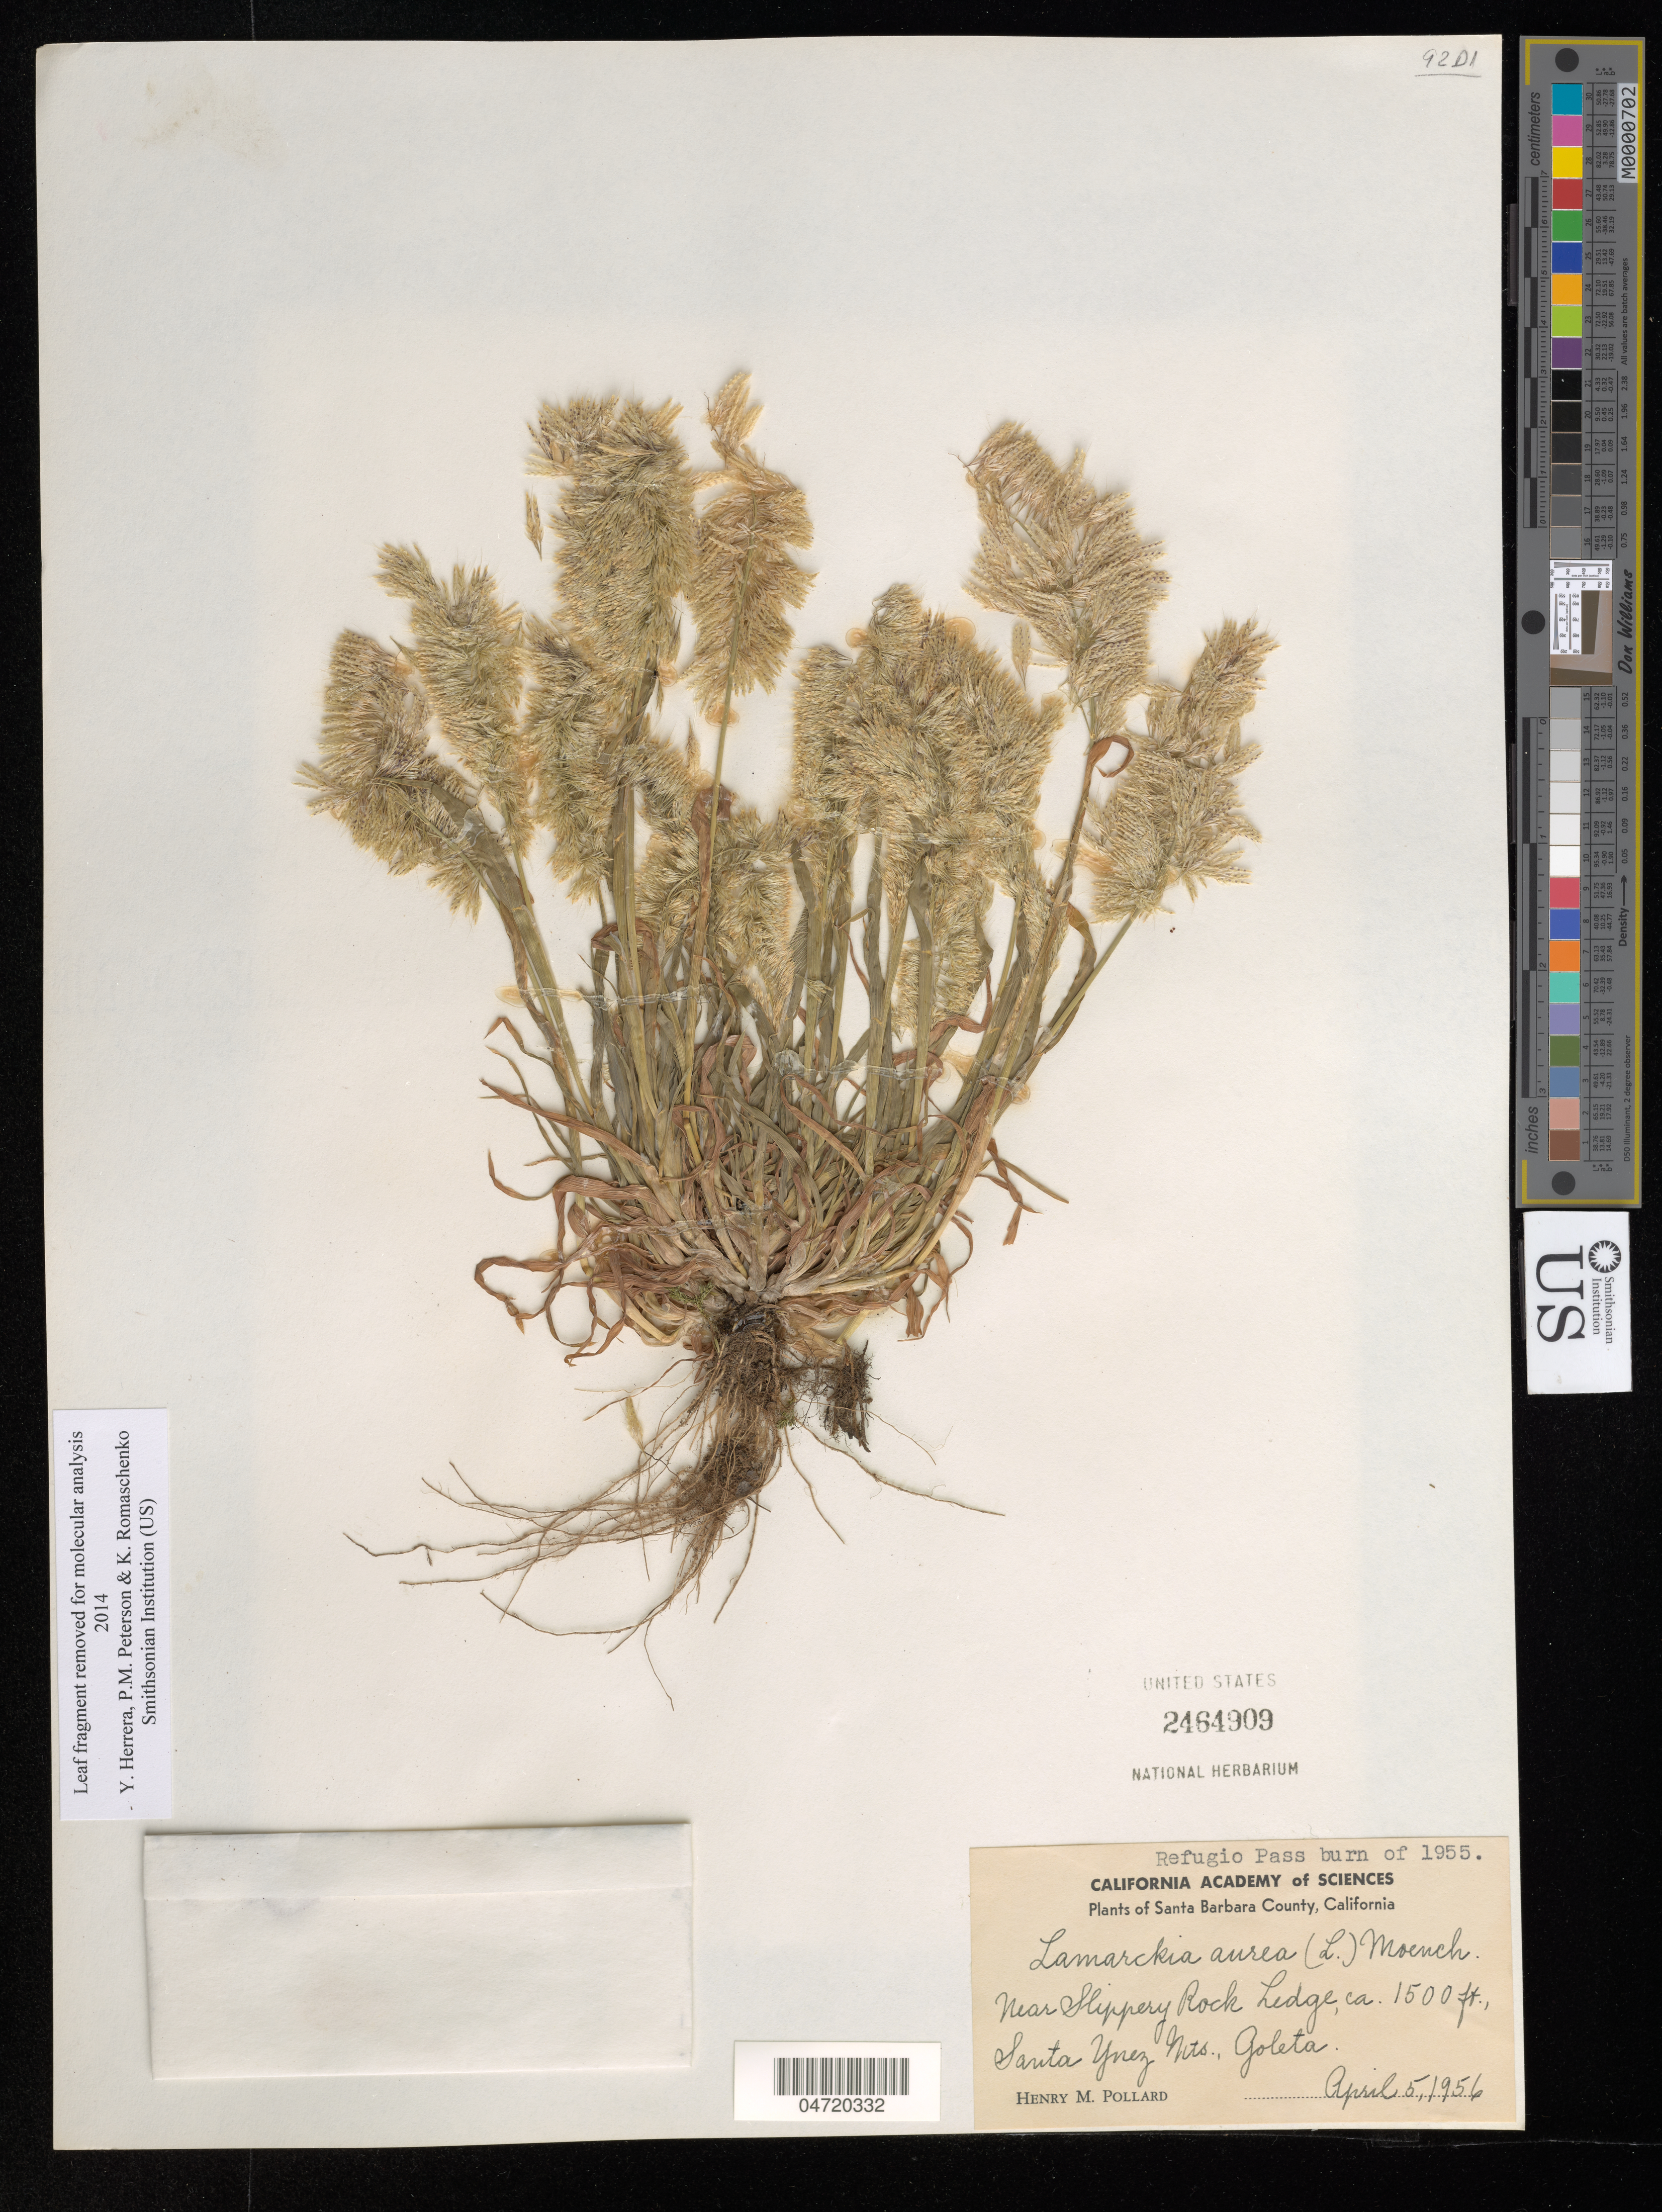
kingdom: Plantae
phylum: Tracheophyta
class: Liliopsida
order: Poales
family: Poaceae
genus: Lamarckia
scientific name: Lamarckia aurea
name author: (L.) Moench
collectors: H. M. Pollard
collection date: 1956-04-05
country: United States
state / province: California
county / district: Santa Barbara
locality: Refugio Pass burn of 1955. Santa Barbara County. Near Slippery Rock Ledge, Santa Ynez Mts., Goleta.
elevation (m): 457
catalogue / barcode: US 2464909